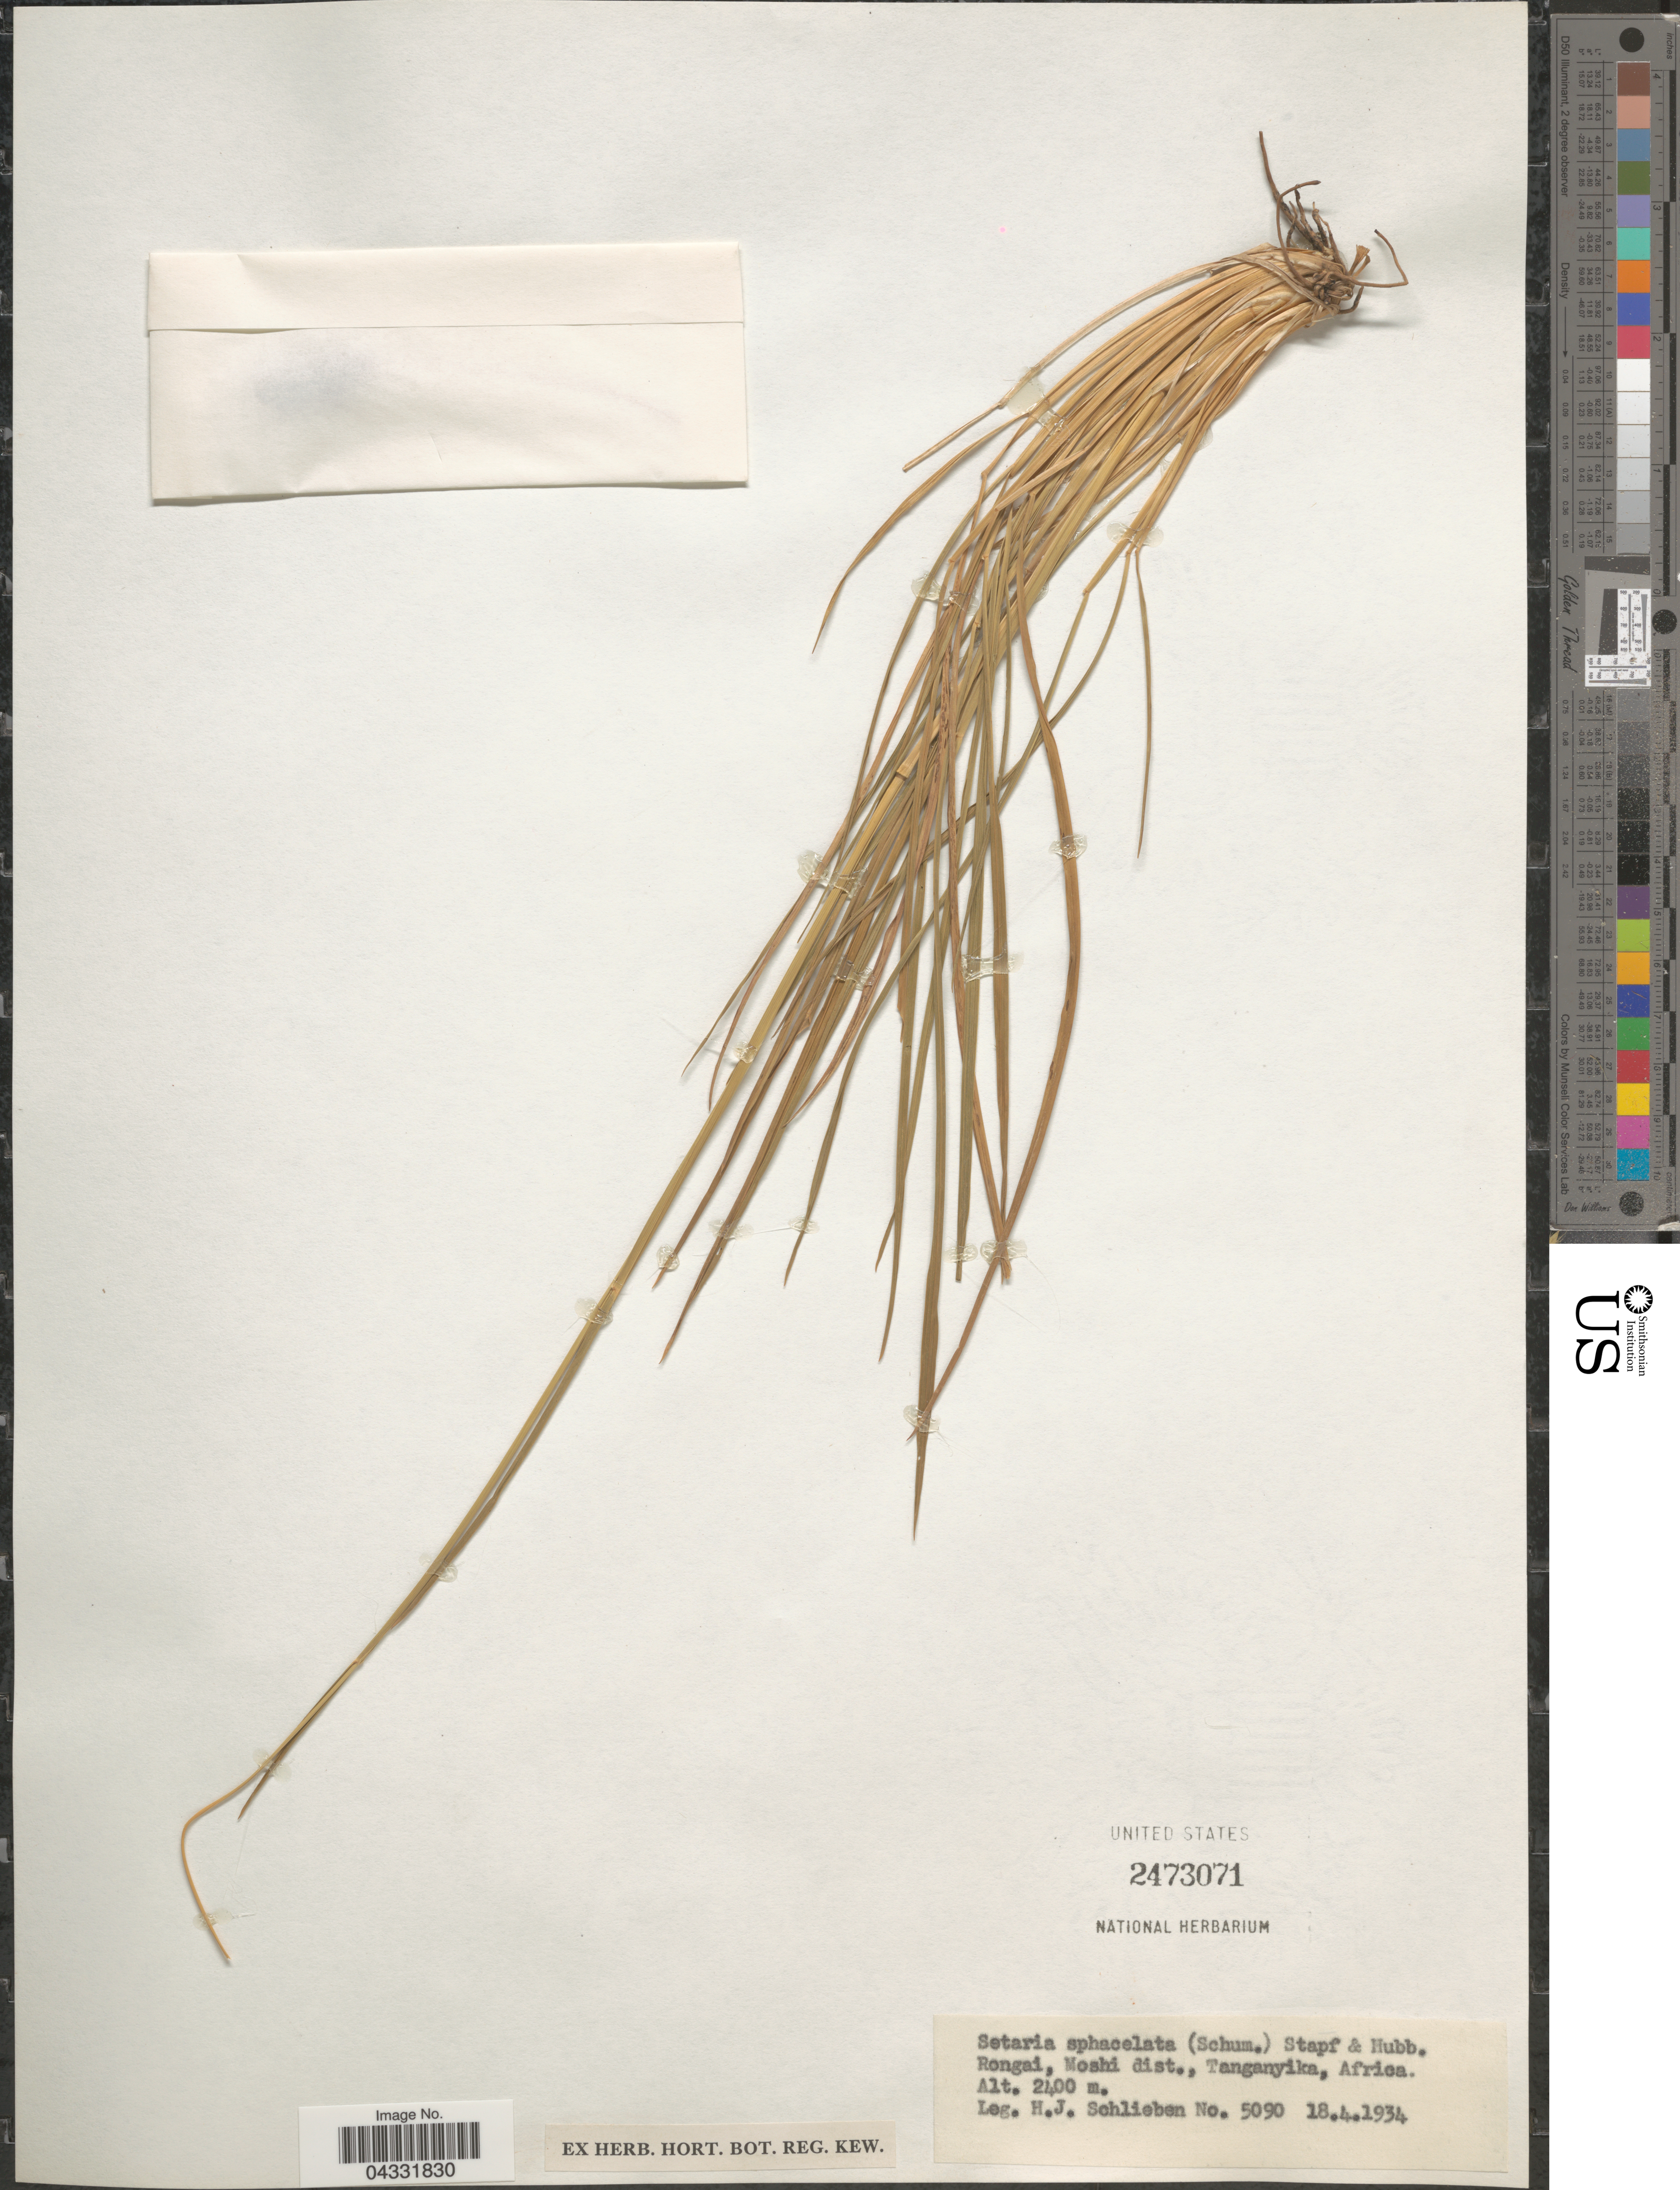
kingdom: Plantae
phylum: Tracheophyta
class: Liliopsida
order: Poales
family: Poaceae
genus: Setaria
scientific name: Setaria sphacelata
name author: (Schumach.) Stapf & Hubb. ex Moss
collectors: H. J. Schlieben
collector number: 5090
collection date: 1934-04-18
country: Tanzania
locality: Rongai, Moshi dist., Tanganyika.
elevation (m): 2400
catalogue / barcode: US 2473071